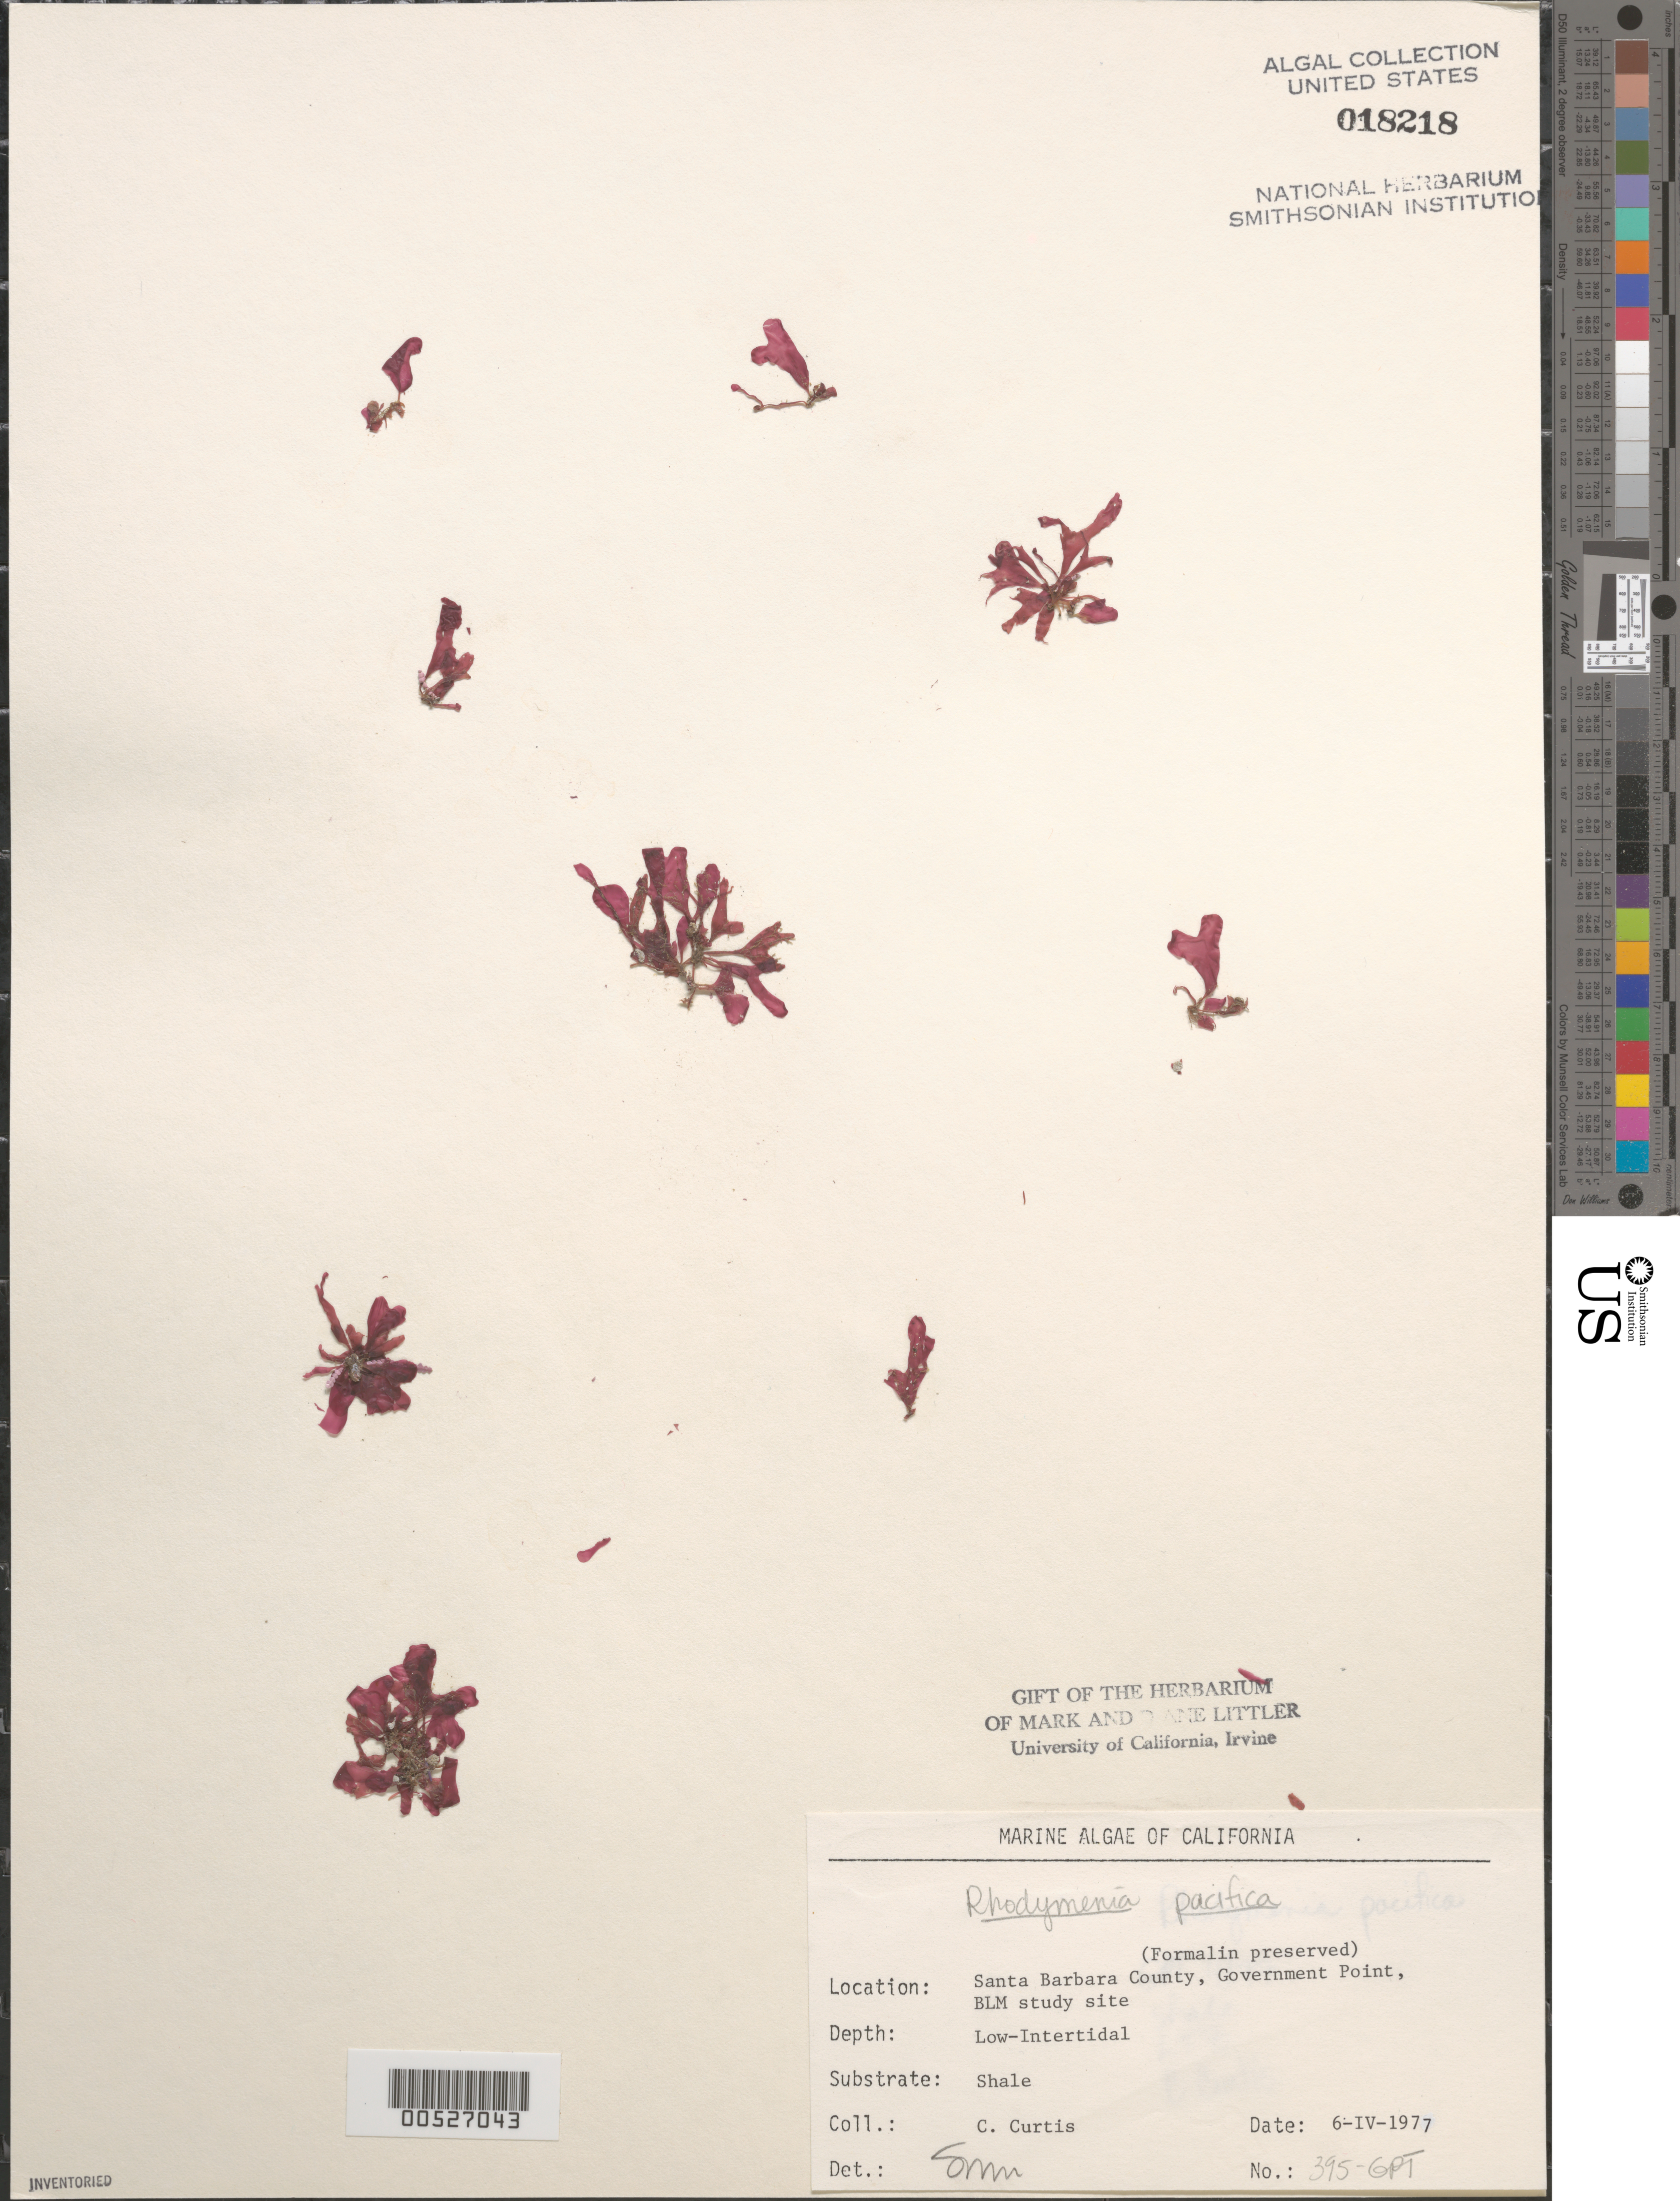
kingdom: Plantae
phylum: Rhodophyta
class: Florideophyceae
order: Rhodymeniales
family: Rhodymeniaceae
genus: Rhodymenia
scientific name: Rhodymenia pacifica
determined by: Murray, S. N.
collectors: C. Curtis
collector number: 395-gpt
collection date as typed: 06 Apr 1977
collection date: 1977-04-06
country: United States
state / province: California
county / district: Santa Barbara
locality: Government Point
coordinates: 34 26'31"N, 120 24'06"W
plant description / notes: BLM-SOCALBIGHT Rocky Intertidal Survey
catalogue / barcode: US 18218